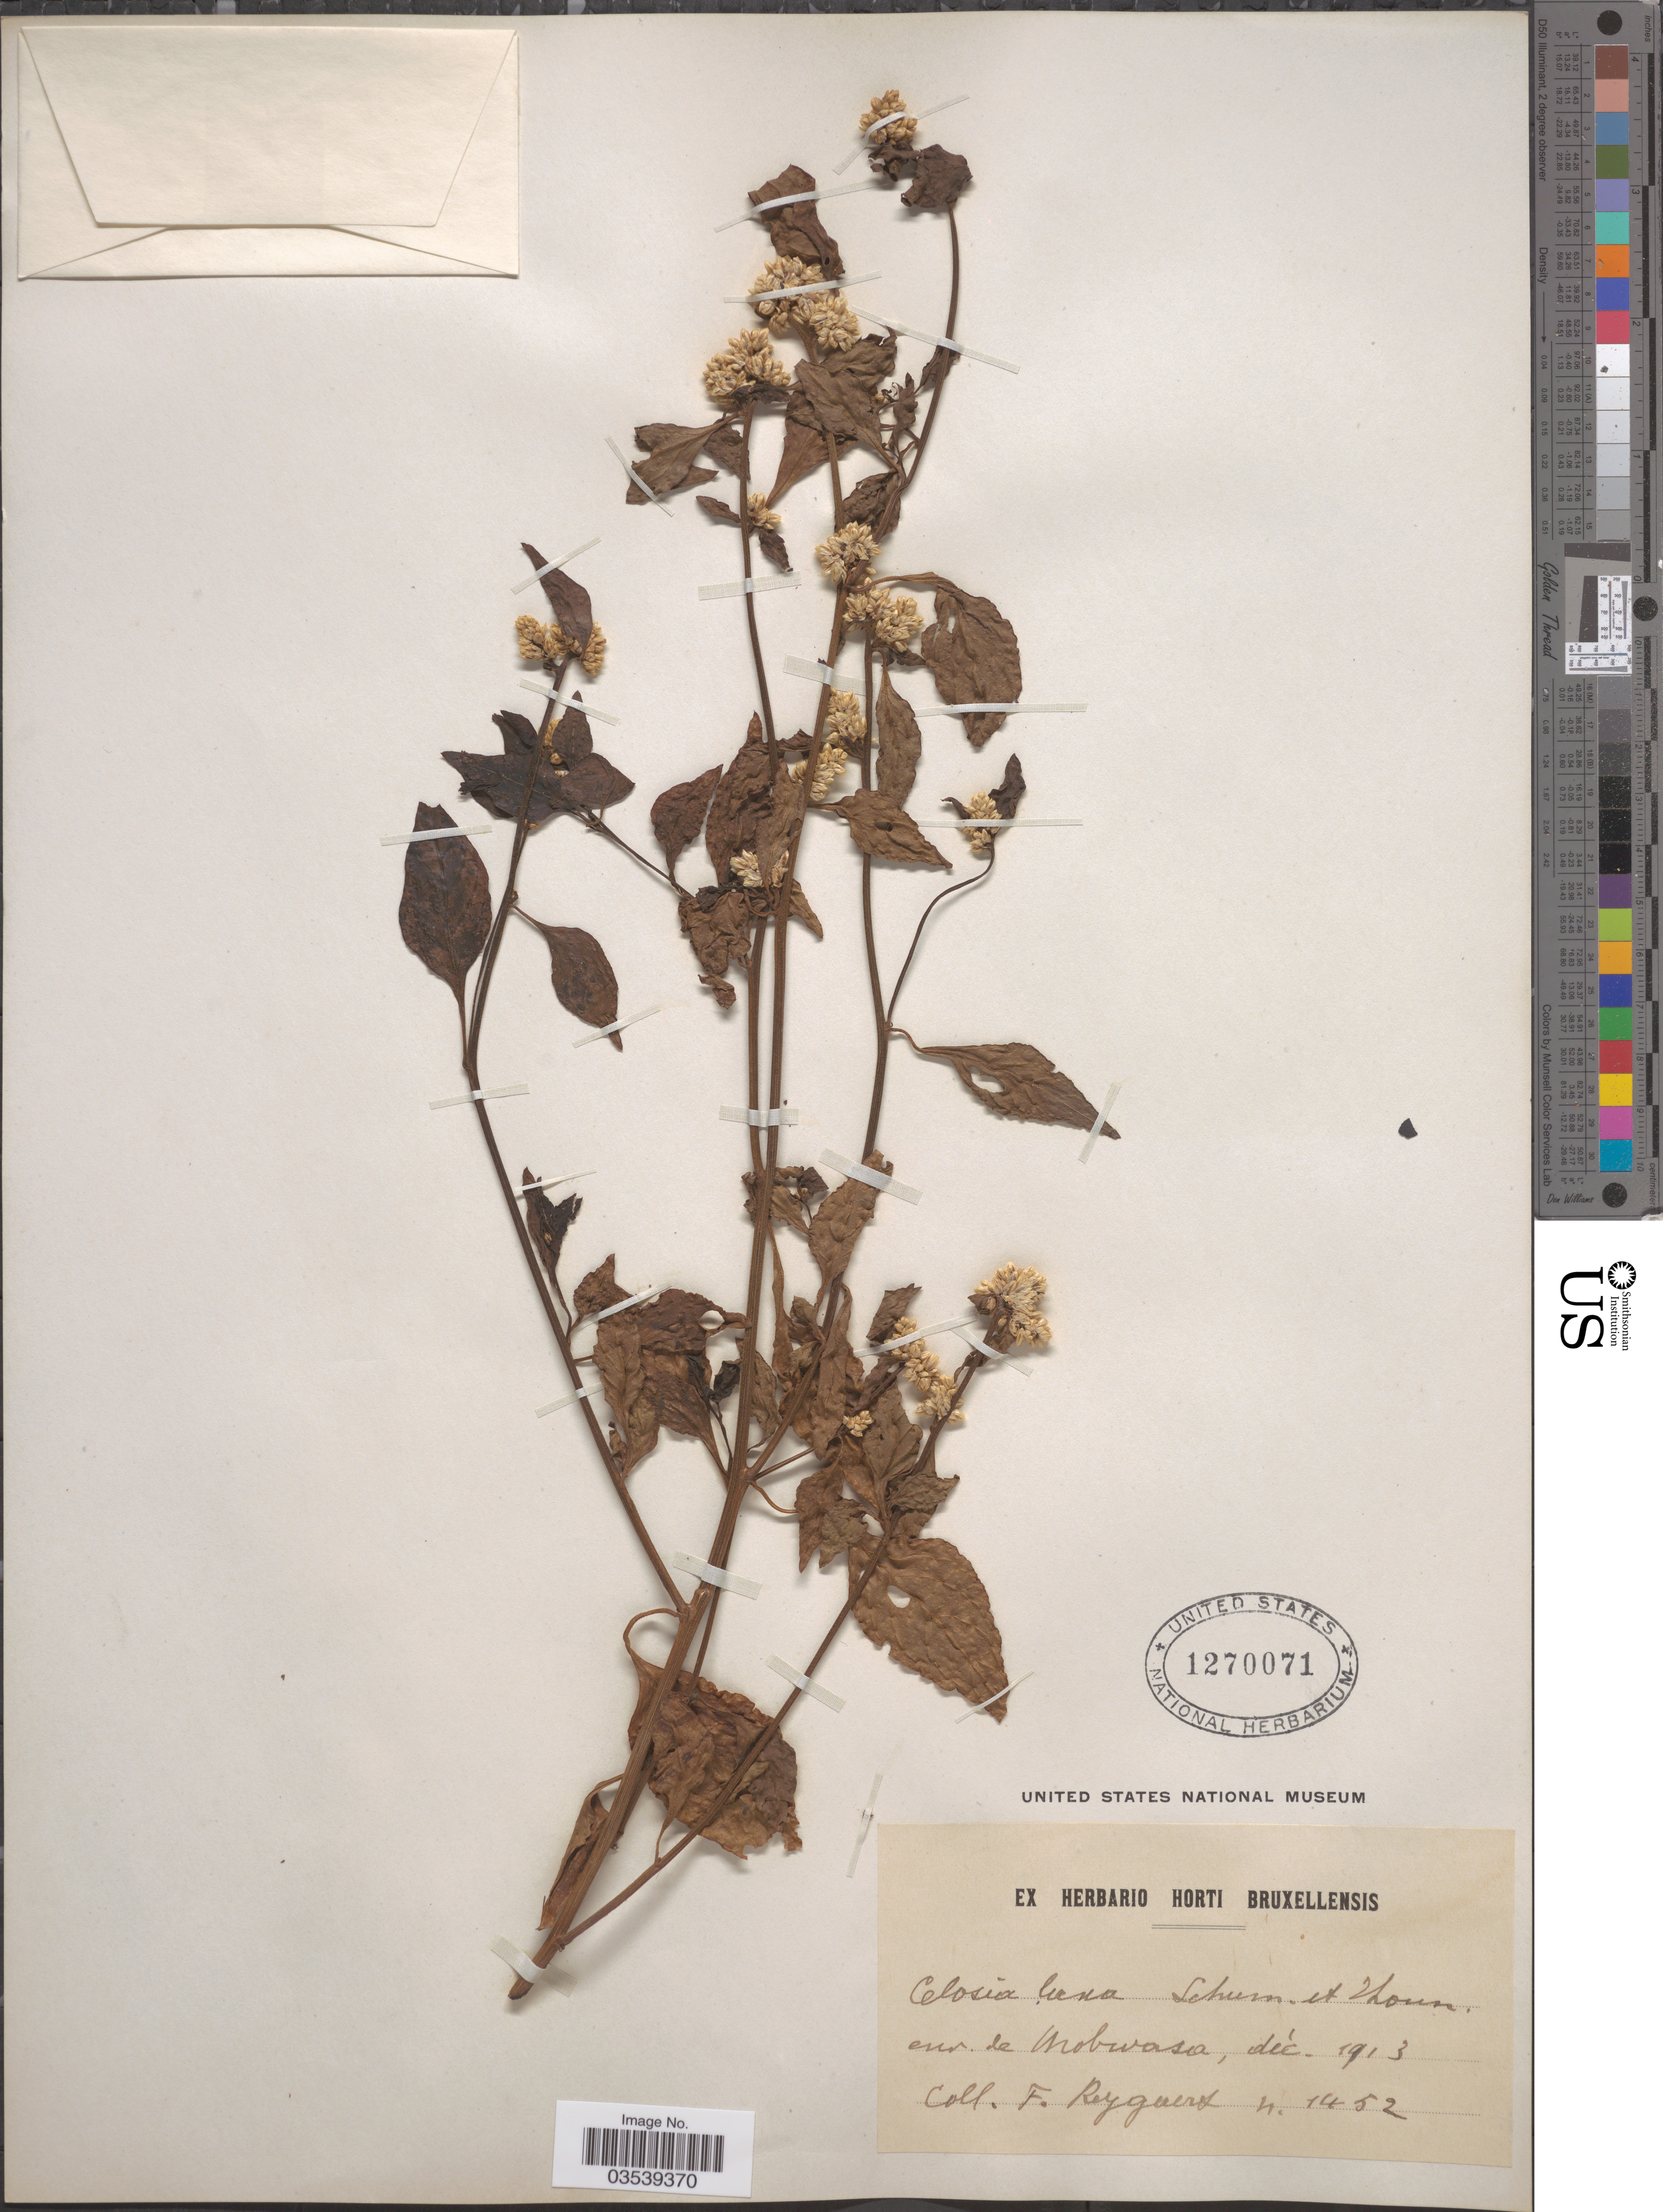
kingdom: Plantae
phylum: Tracheophyta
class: Magnoliopsida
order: Caryophyllales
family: Amaranthaceae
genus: Celosia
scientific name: Celosia laxa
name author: Schumach. & Thonn.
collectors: F. Reygaert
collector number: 1452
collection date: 1913-12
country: Congo, Democratic Republic of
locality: Env. de Mobwasa.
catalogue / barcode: US 1270071